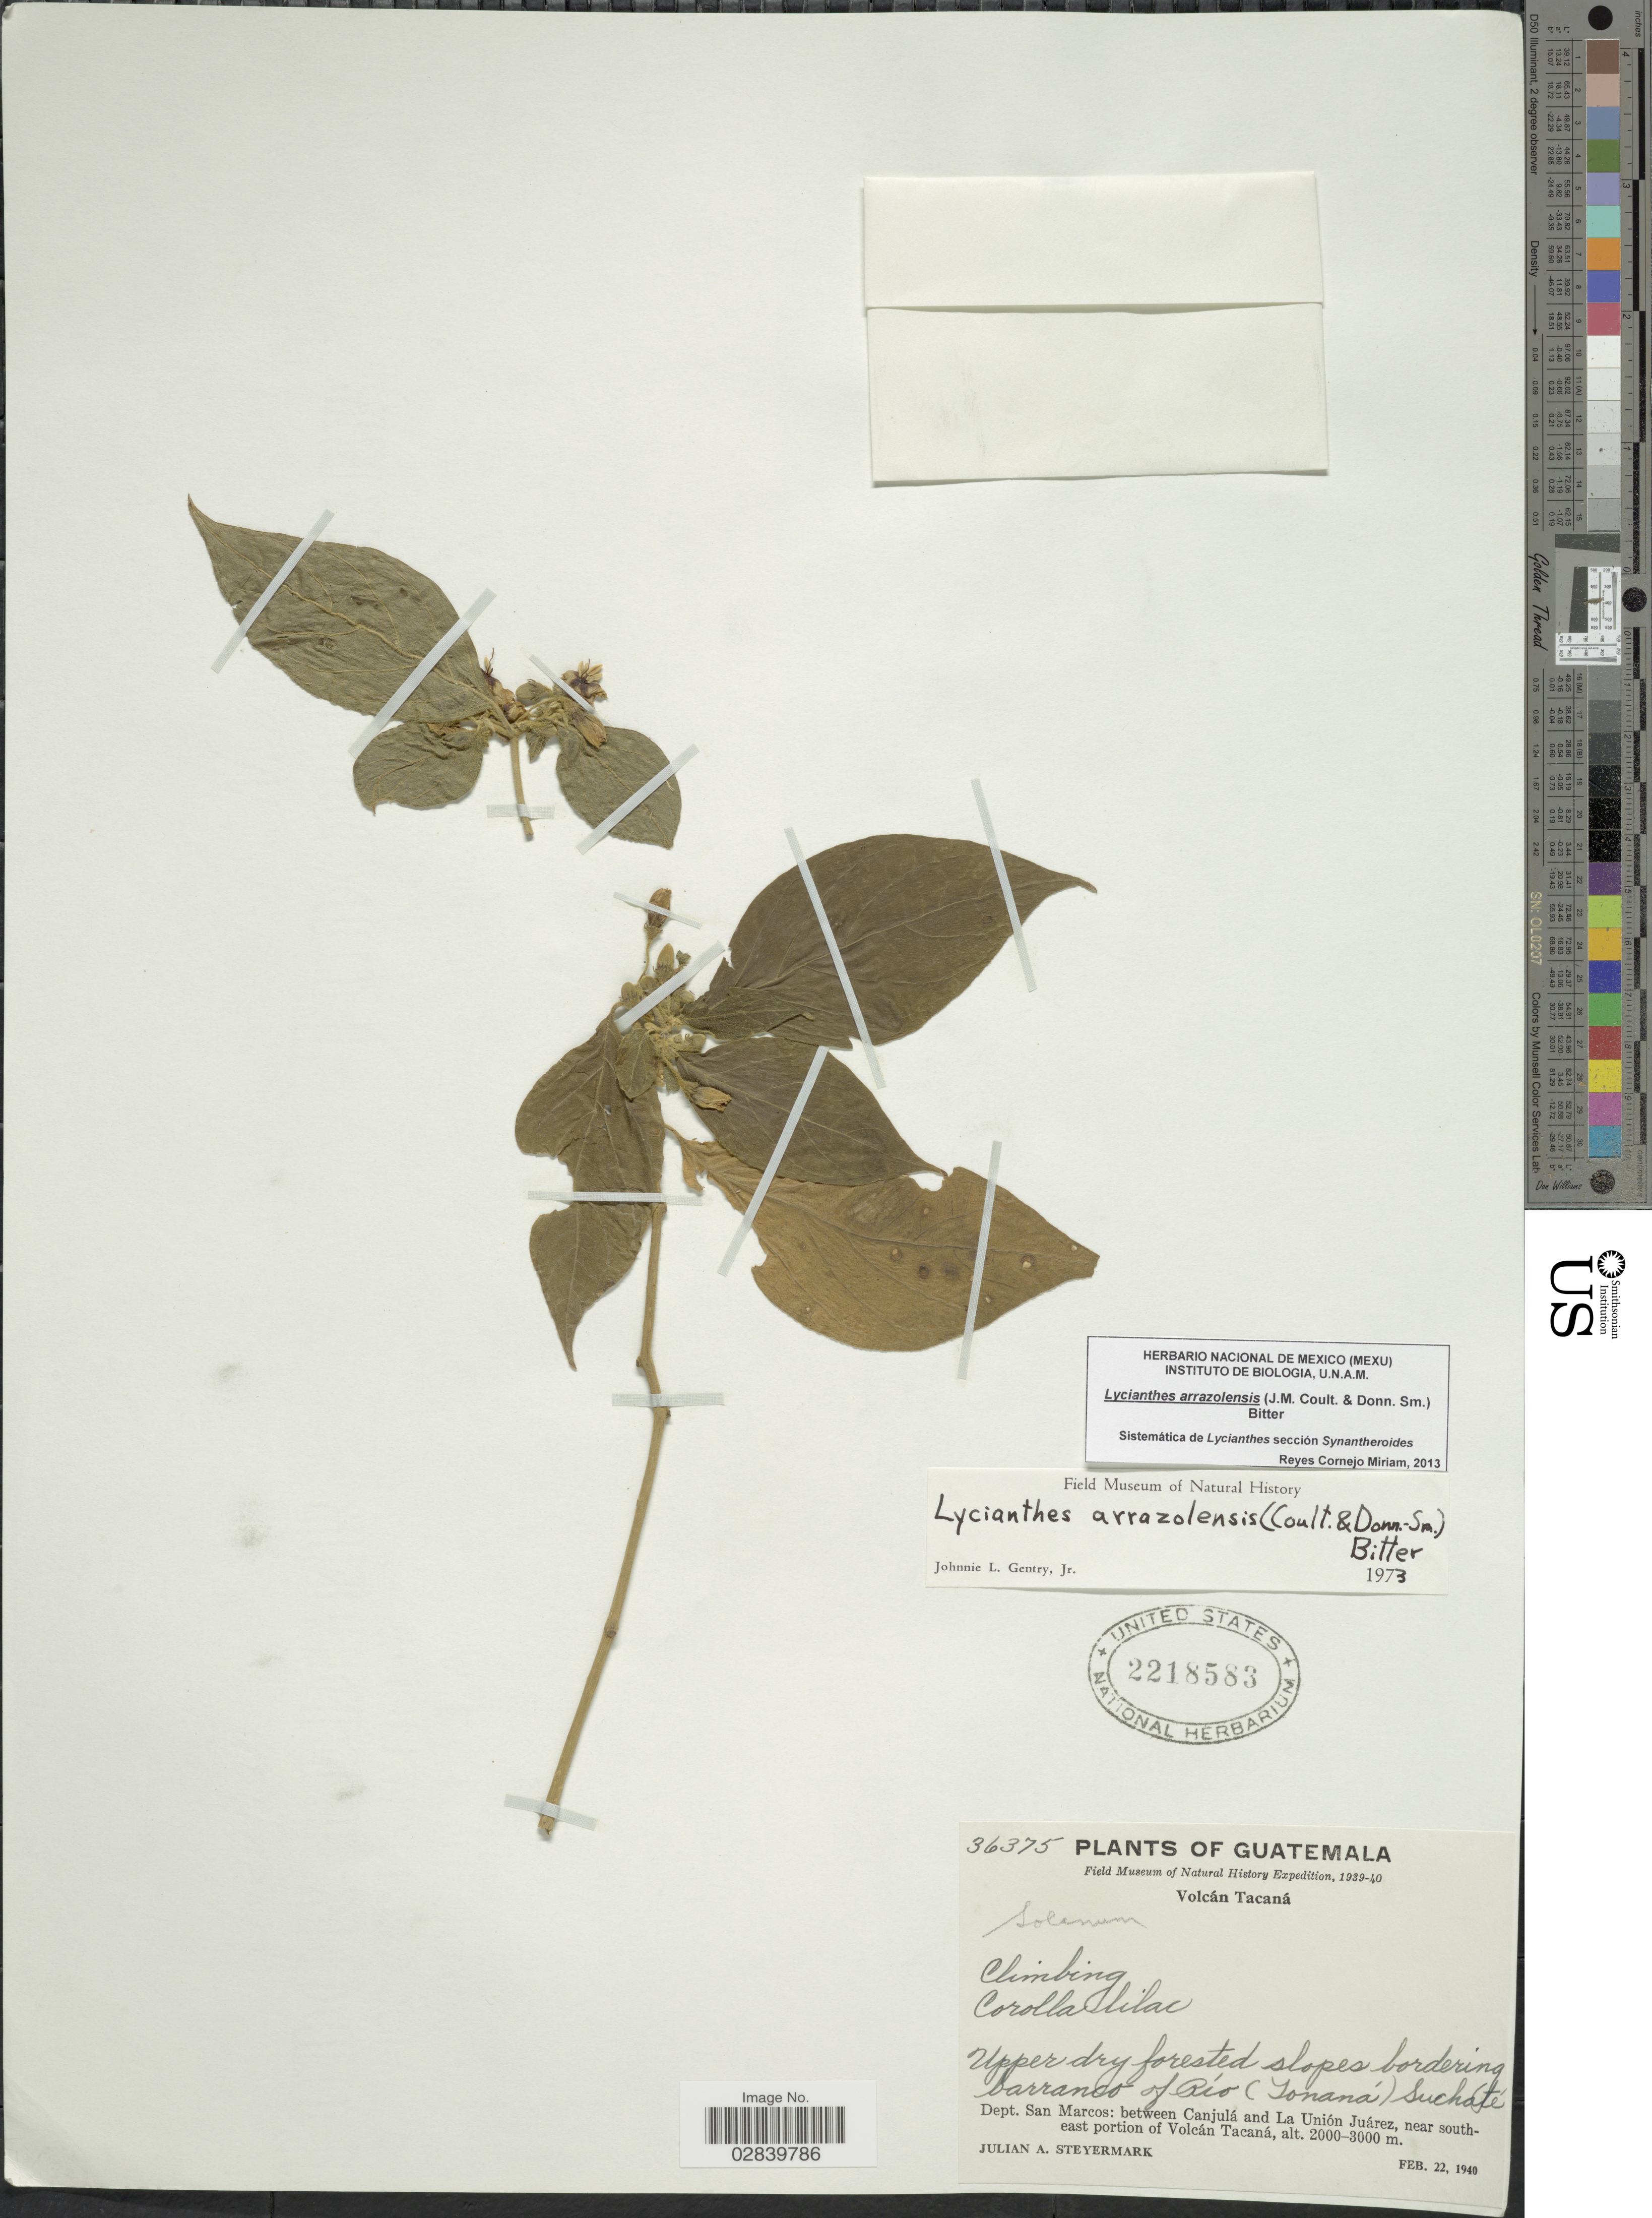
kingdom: Plantae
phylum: Tracheophyta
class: Magnoliopsida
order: Solanales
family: Solanaceae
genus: Lycianthes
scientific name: Lycianthes arrazolensis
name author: (J.M. Coult. & Donn. Sm.) Bitter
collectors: J. Steyermark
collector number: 36375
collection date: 1940-02-22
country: Guatemala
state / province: San Marcos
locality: Upper dry forested slopes bordering barranco of Río (Jonaná) SuchatéVolcán Tacaná. Dept. San Marcos: between Canjulá and La Unión Juárez, near south-east portion of Volcán Tacaná.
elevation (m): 2000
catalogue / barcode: US 2218583